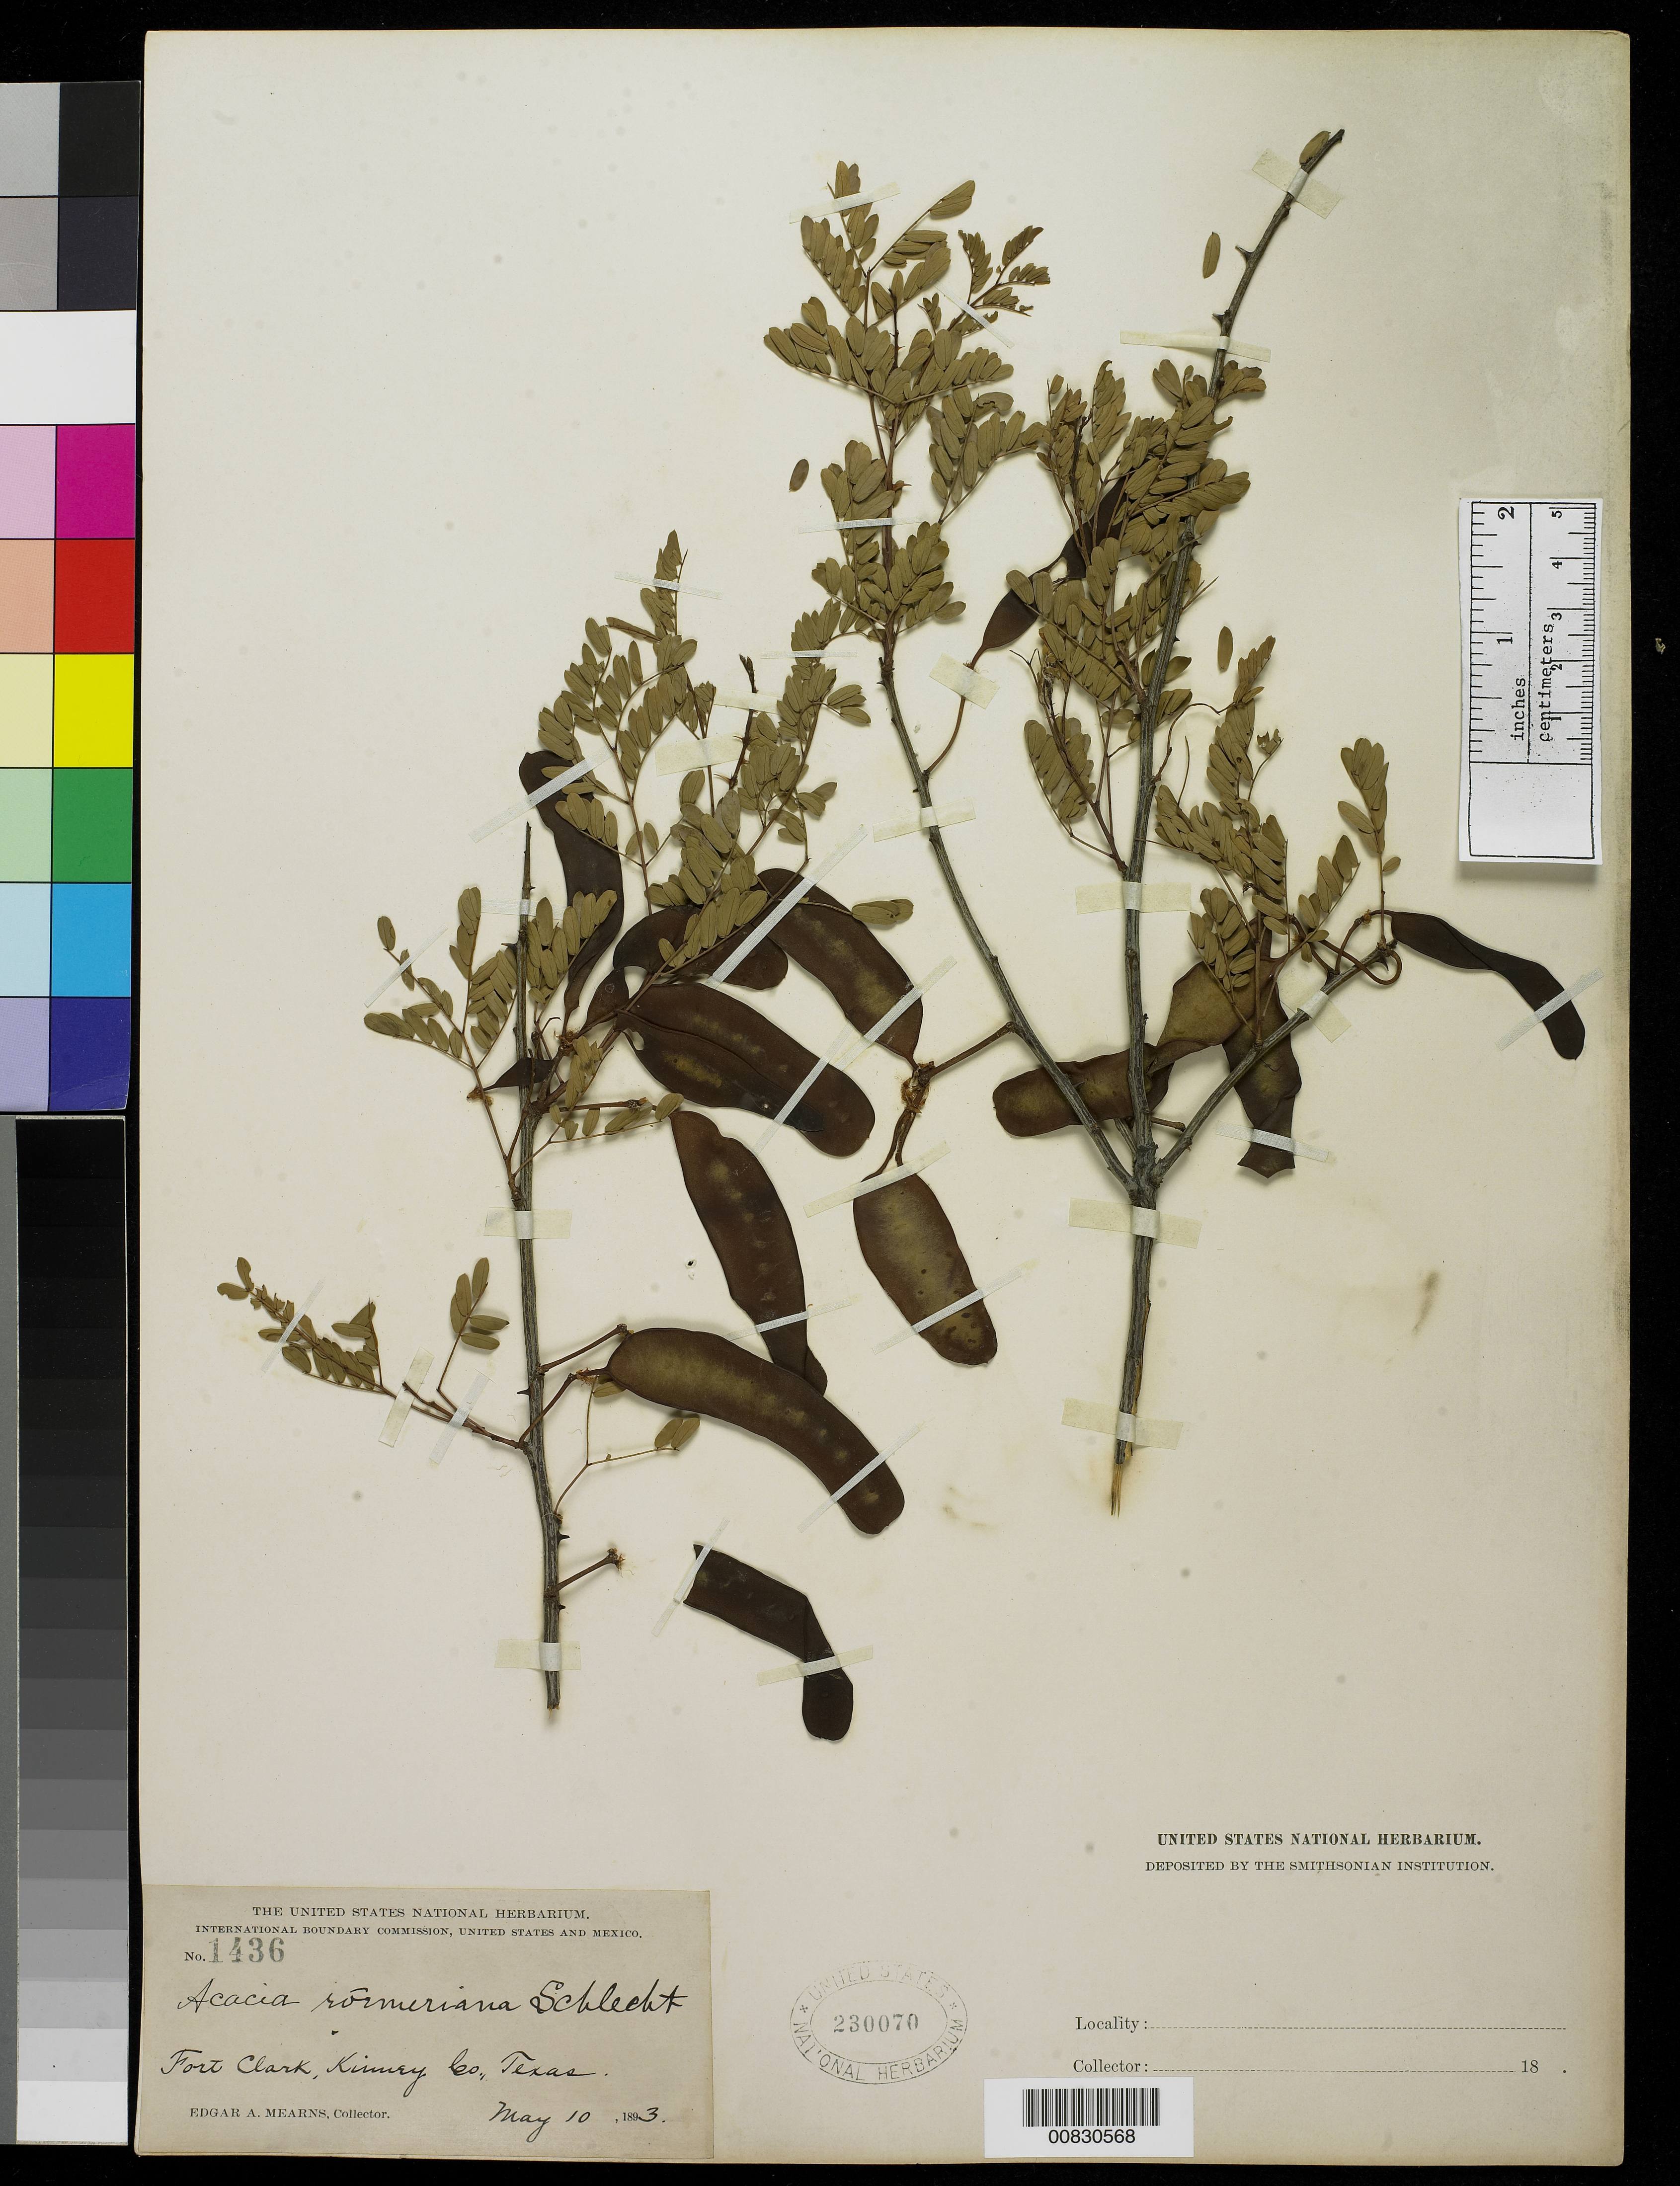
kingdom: Plantae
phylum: Tracheophyta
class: Magnoliopsida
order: Fabales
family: Fabaceae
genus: Senegalia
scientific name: Senegalia roemeriana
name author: (Scheele) Britton & Rose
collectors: E. A. Mearns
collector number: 1436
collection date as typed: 10 May 1893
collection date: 1893-05-10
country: United States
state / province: Texas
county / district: Kinney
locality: Fort Clark, Kinney County, Texas.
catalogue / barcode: US 230070